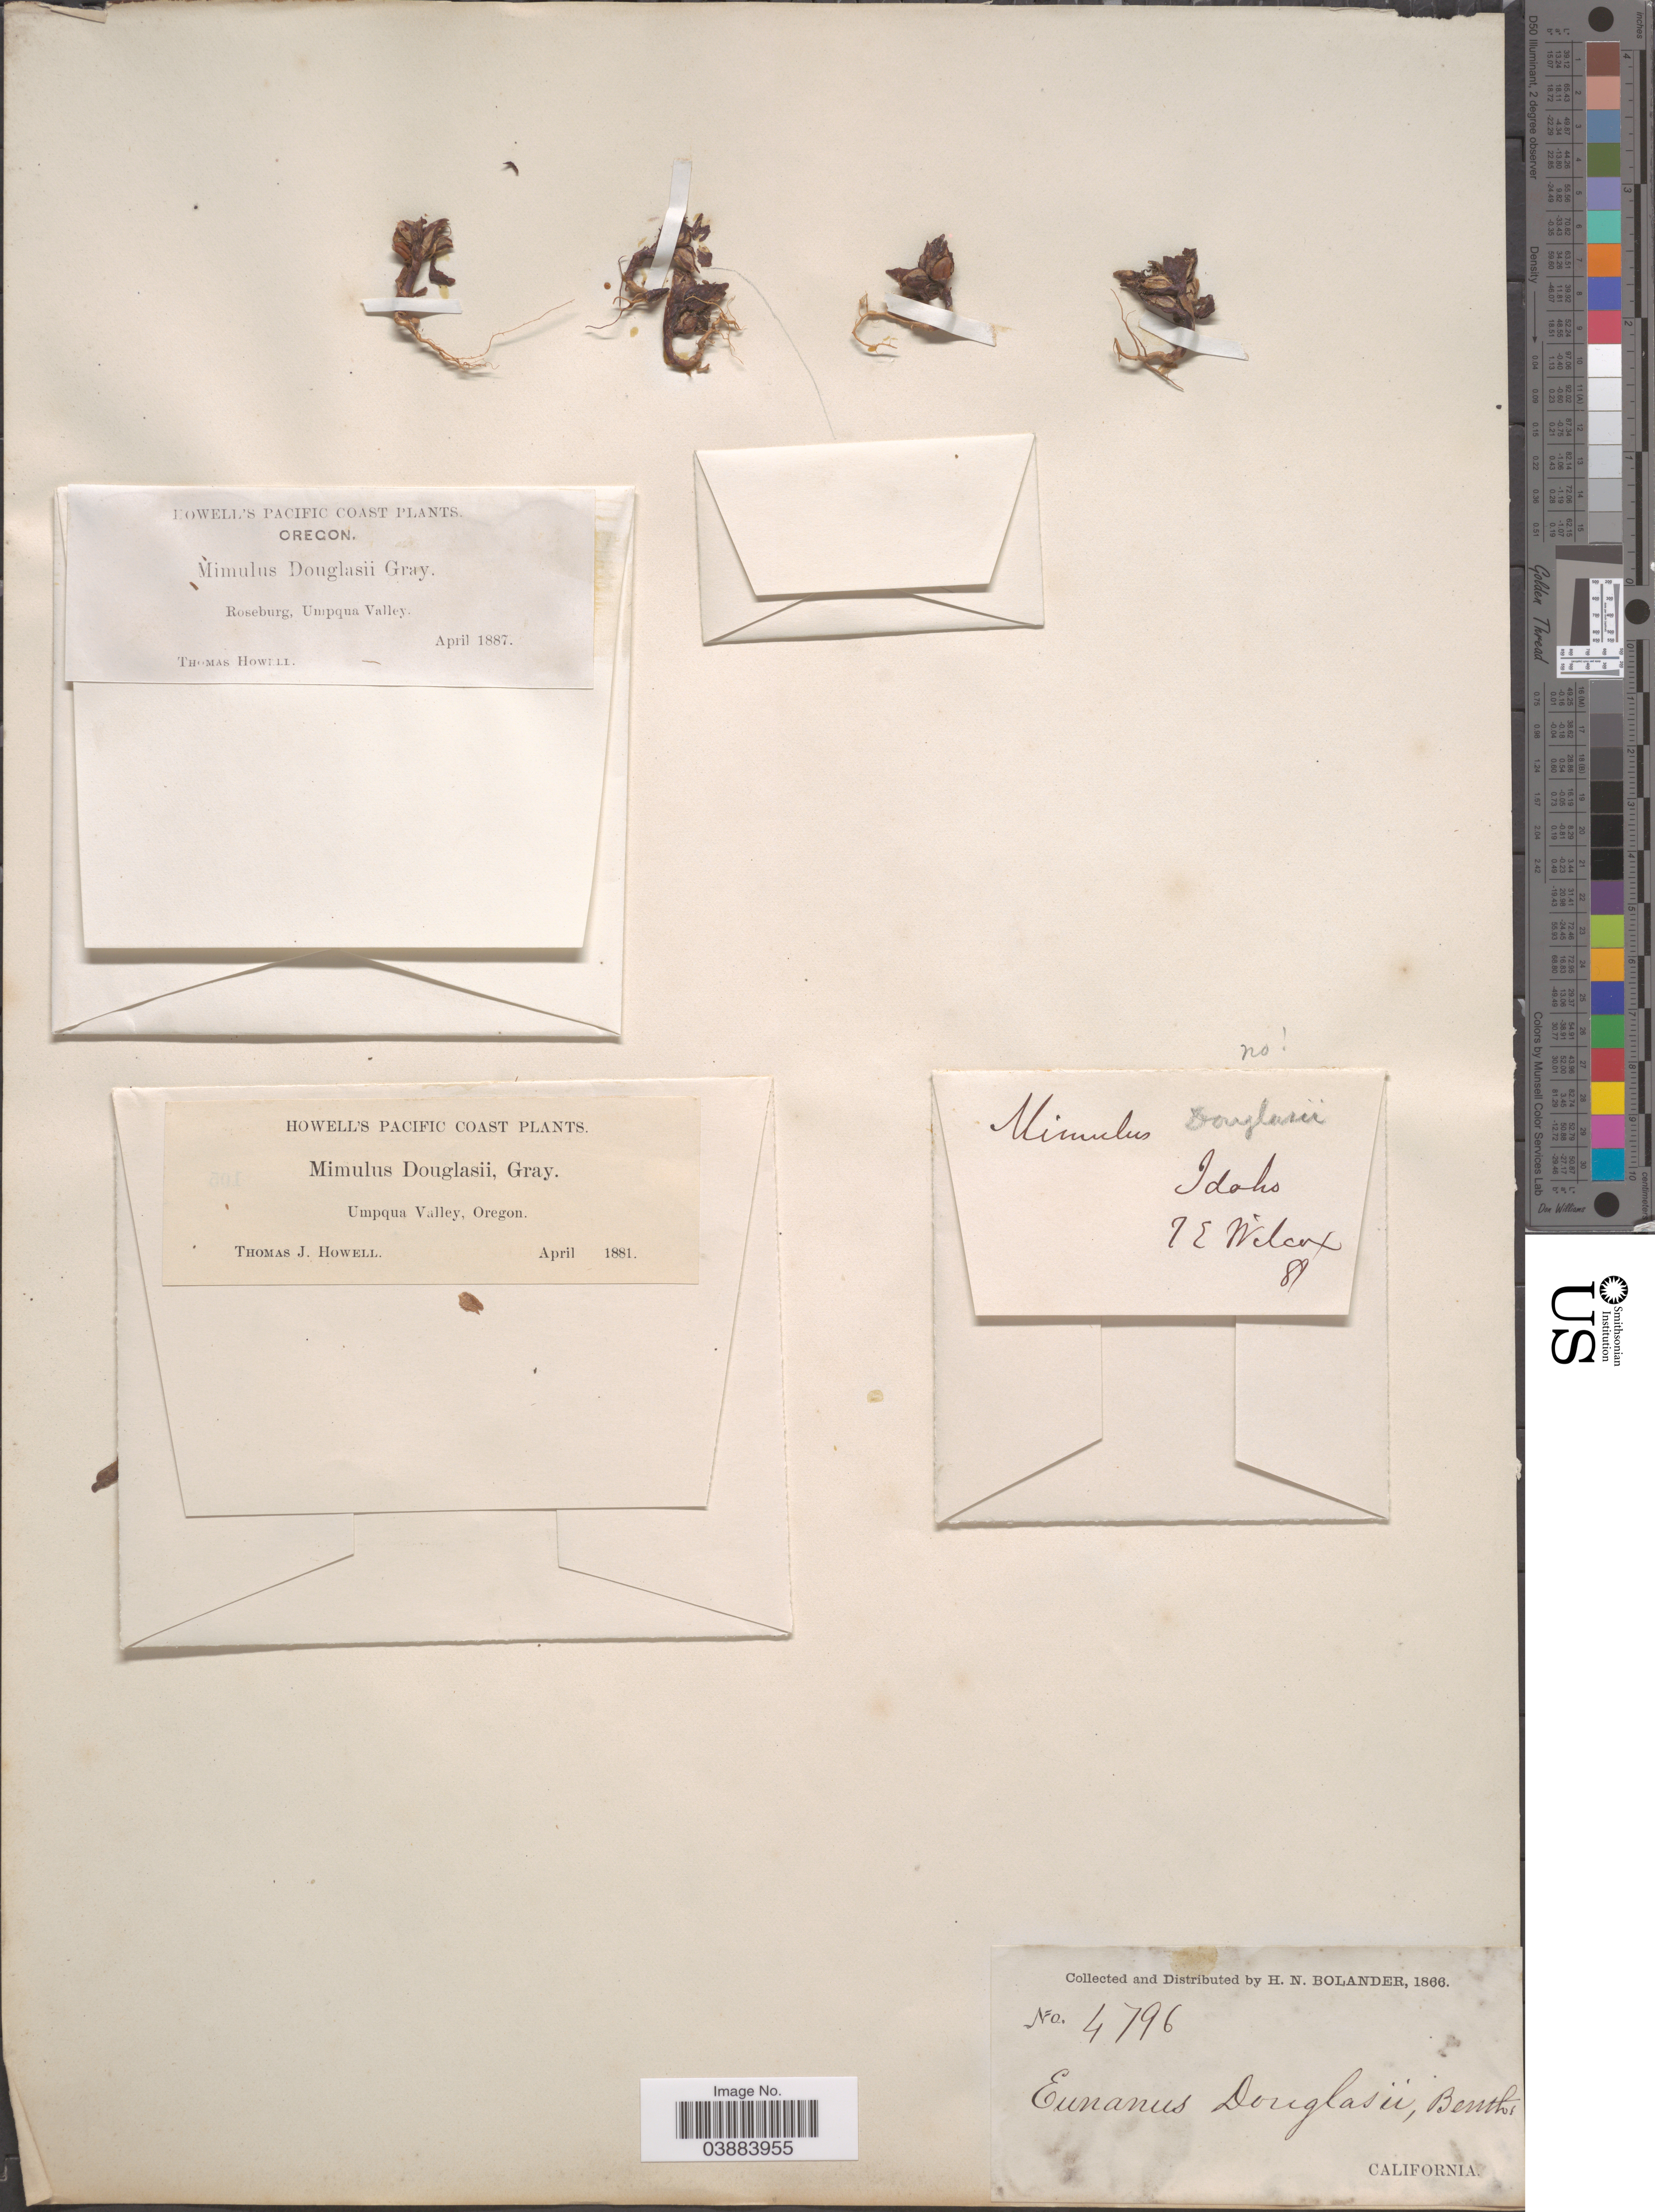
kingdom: Plantae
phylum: Tracheophyta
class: Magnoliopsida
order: Lamiales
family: Phrymaceae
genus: Eunanus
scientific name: Eunanus subuniflorus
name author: Greene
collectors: T. E. Wilcox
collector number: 87*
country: United States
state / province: Idaho